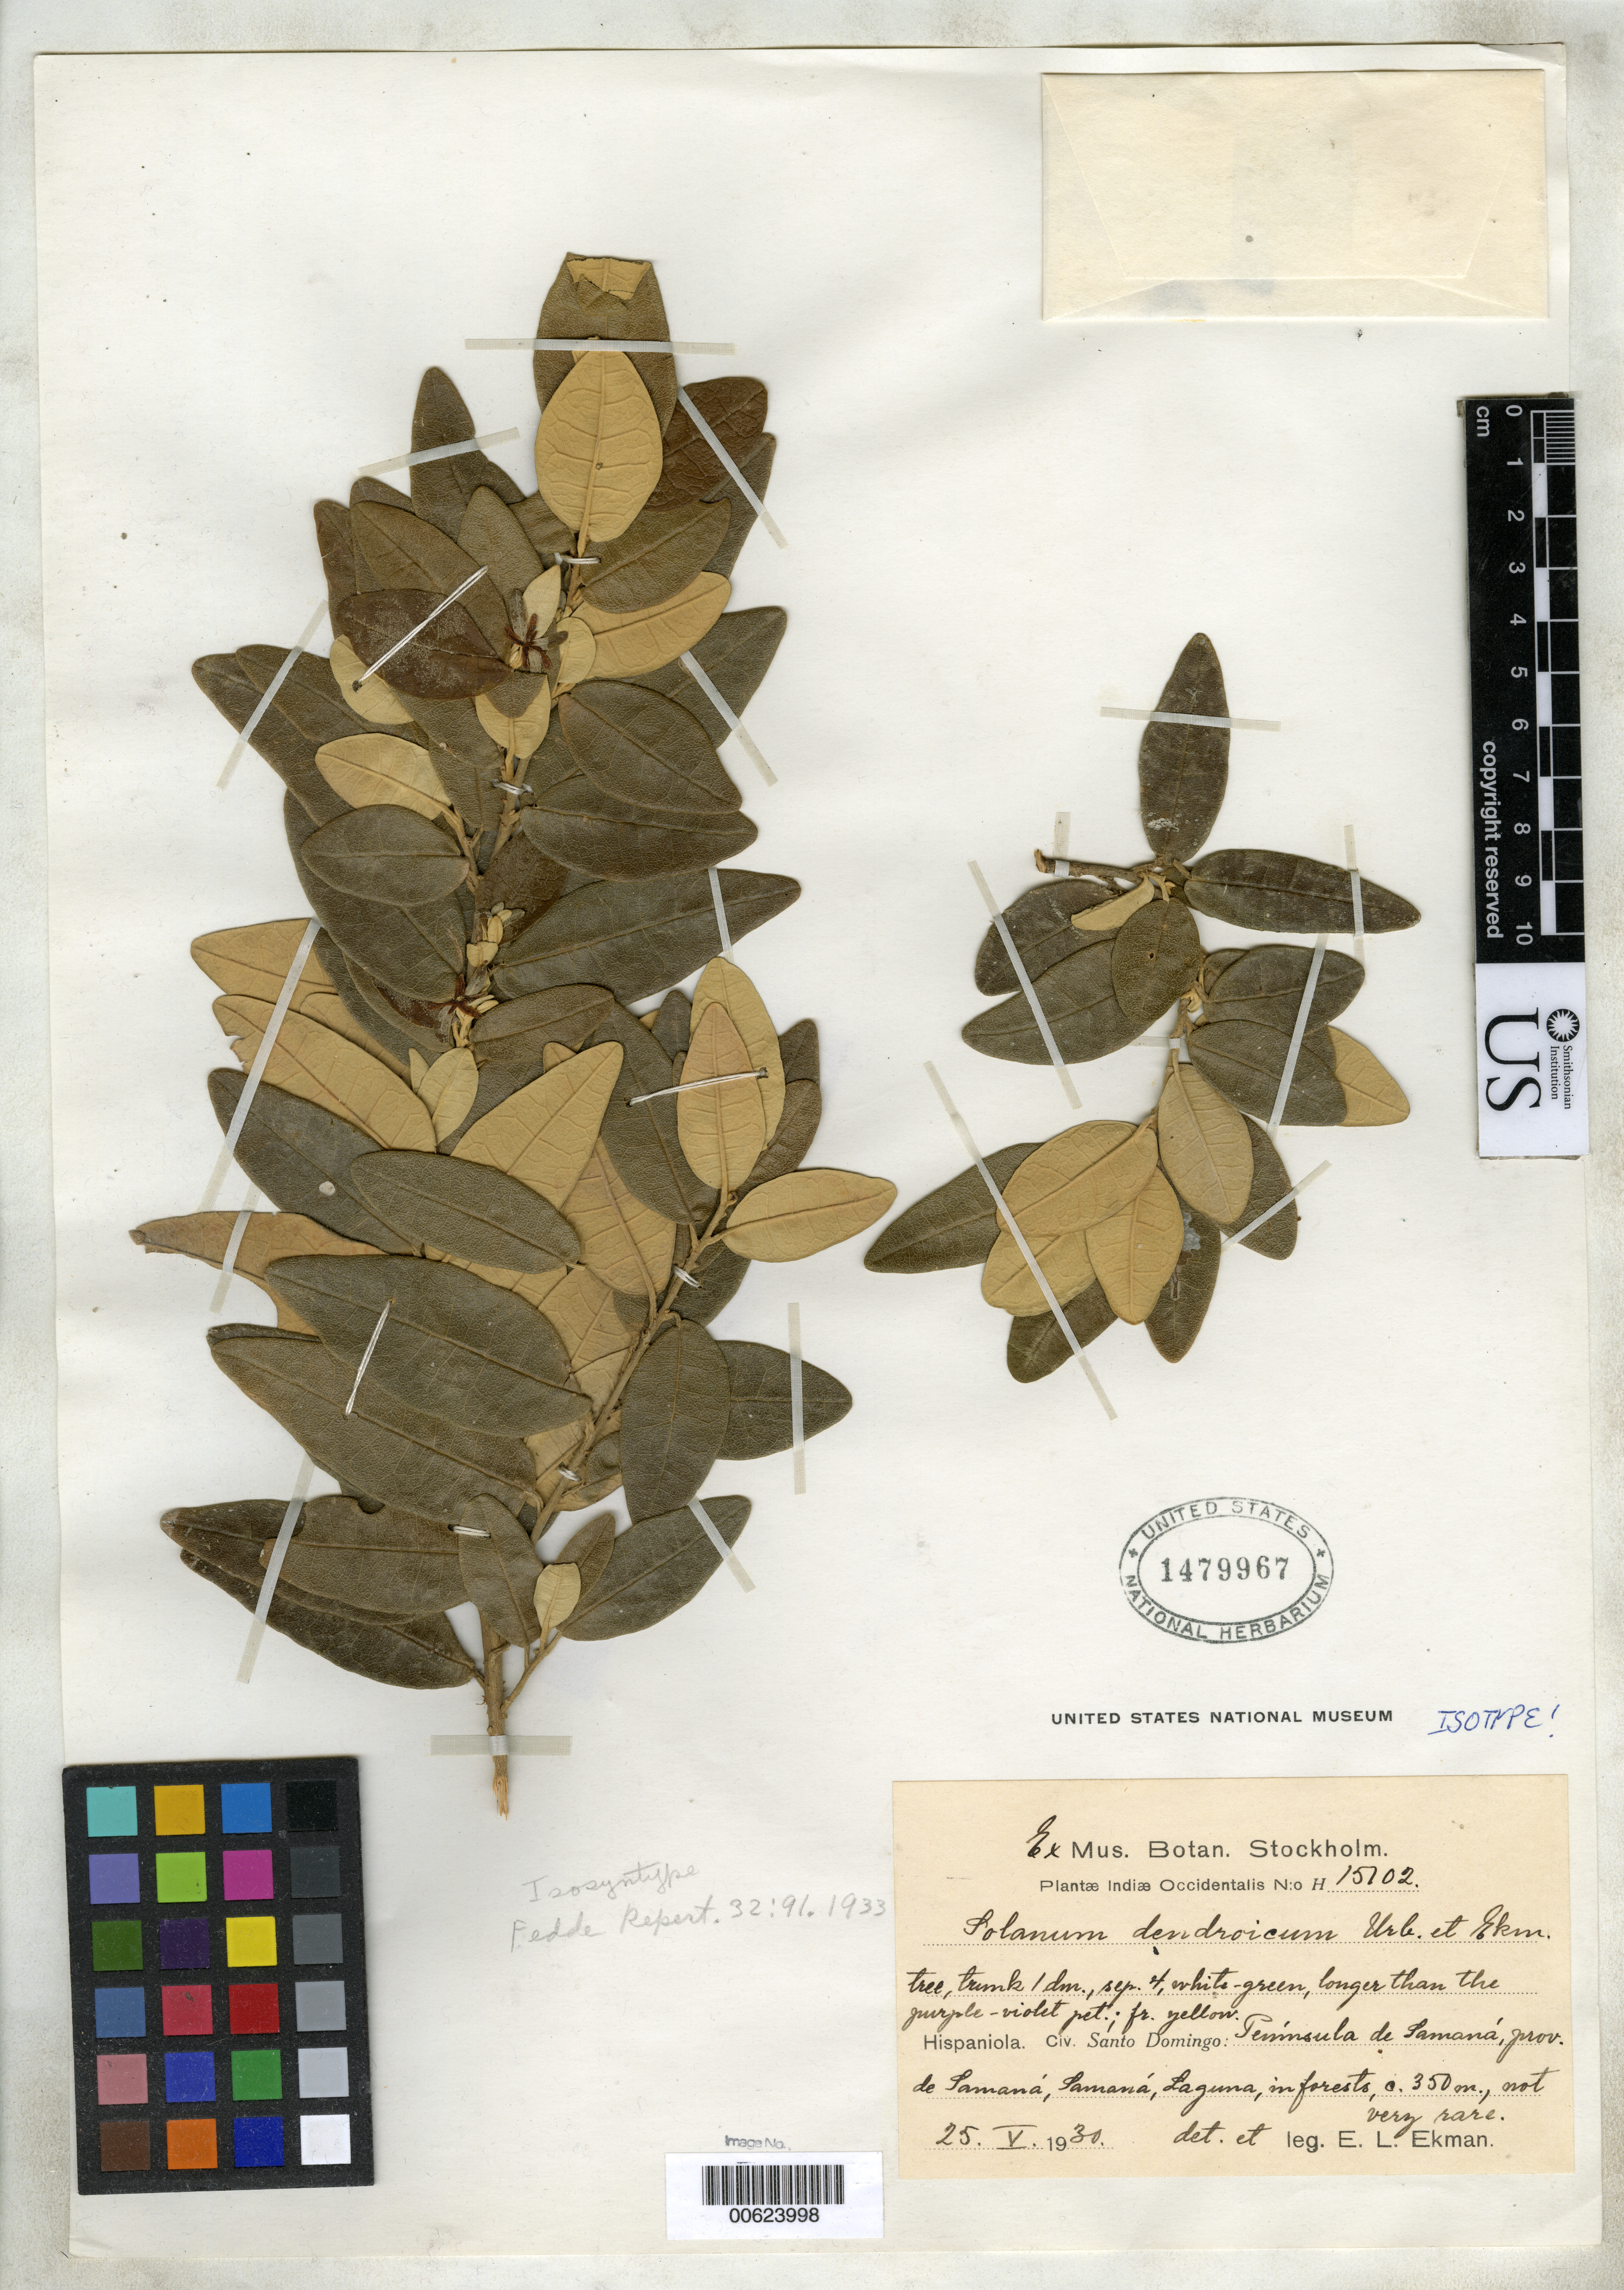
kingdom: Plantae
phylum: Tracheophyta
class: Magnoliopsida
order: Solanales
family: Solanaceae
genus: Solanum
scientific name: Solanum dendroicum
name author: O.E. Schulz & Ekman in O.C. Schmidt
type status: Isosyntype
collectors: E. L. Ekman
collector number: H 15102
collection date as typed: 25 May 1930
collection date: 1930-05-25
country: Dominican Republic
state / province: Samaná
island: Hispaniola Island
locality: Peninsula de Samana, Samana, Laguna.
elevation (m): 350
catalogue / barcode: US 1479967